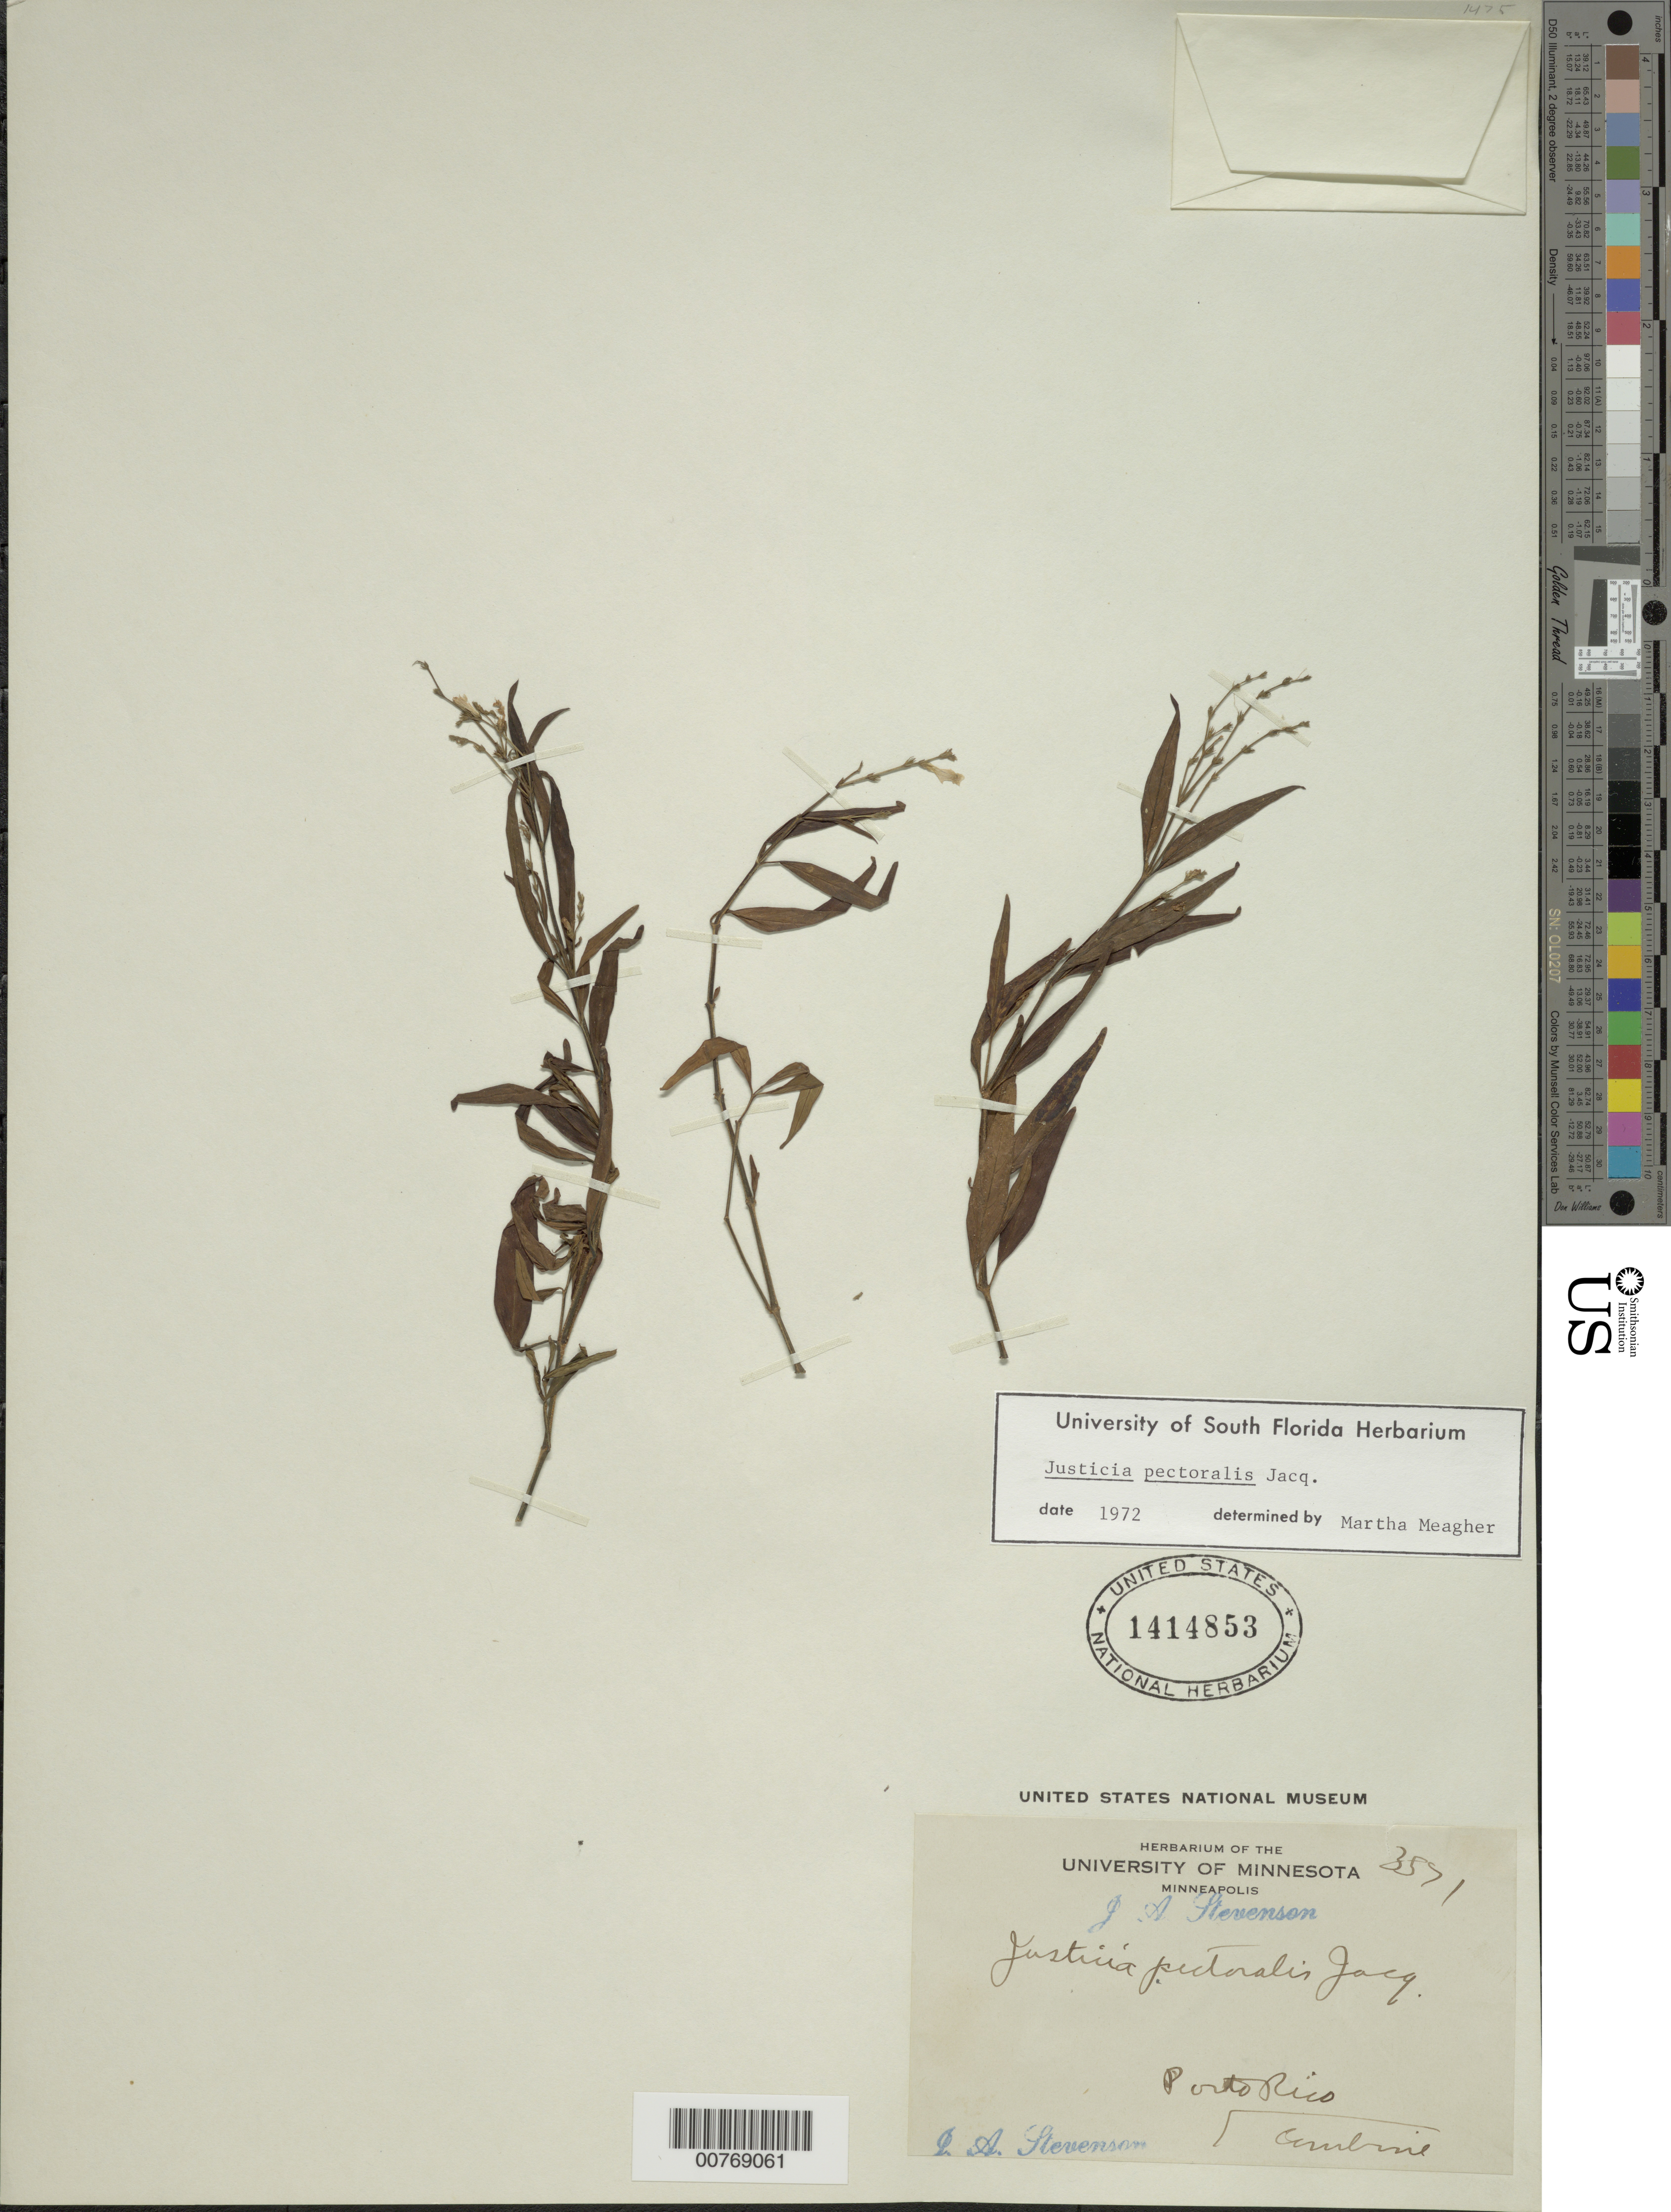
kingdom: Plantae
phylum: Tracheophyta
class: Magnoliopsida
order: Lamiales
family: Acanthaceae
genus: Justicia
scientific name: Justicia pectoralis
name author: Jacq.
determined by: Meagher, M.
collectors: J. Stevenson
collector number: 3571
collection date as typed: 21 Dec 1915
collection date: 1915-12-21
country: Puerto Rico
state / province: San Juan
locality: Río Piedras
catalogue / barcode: US 1414853